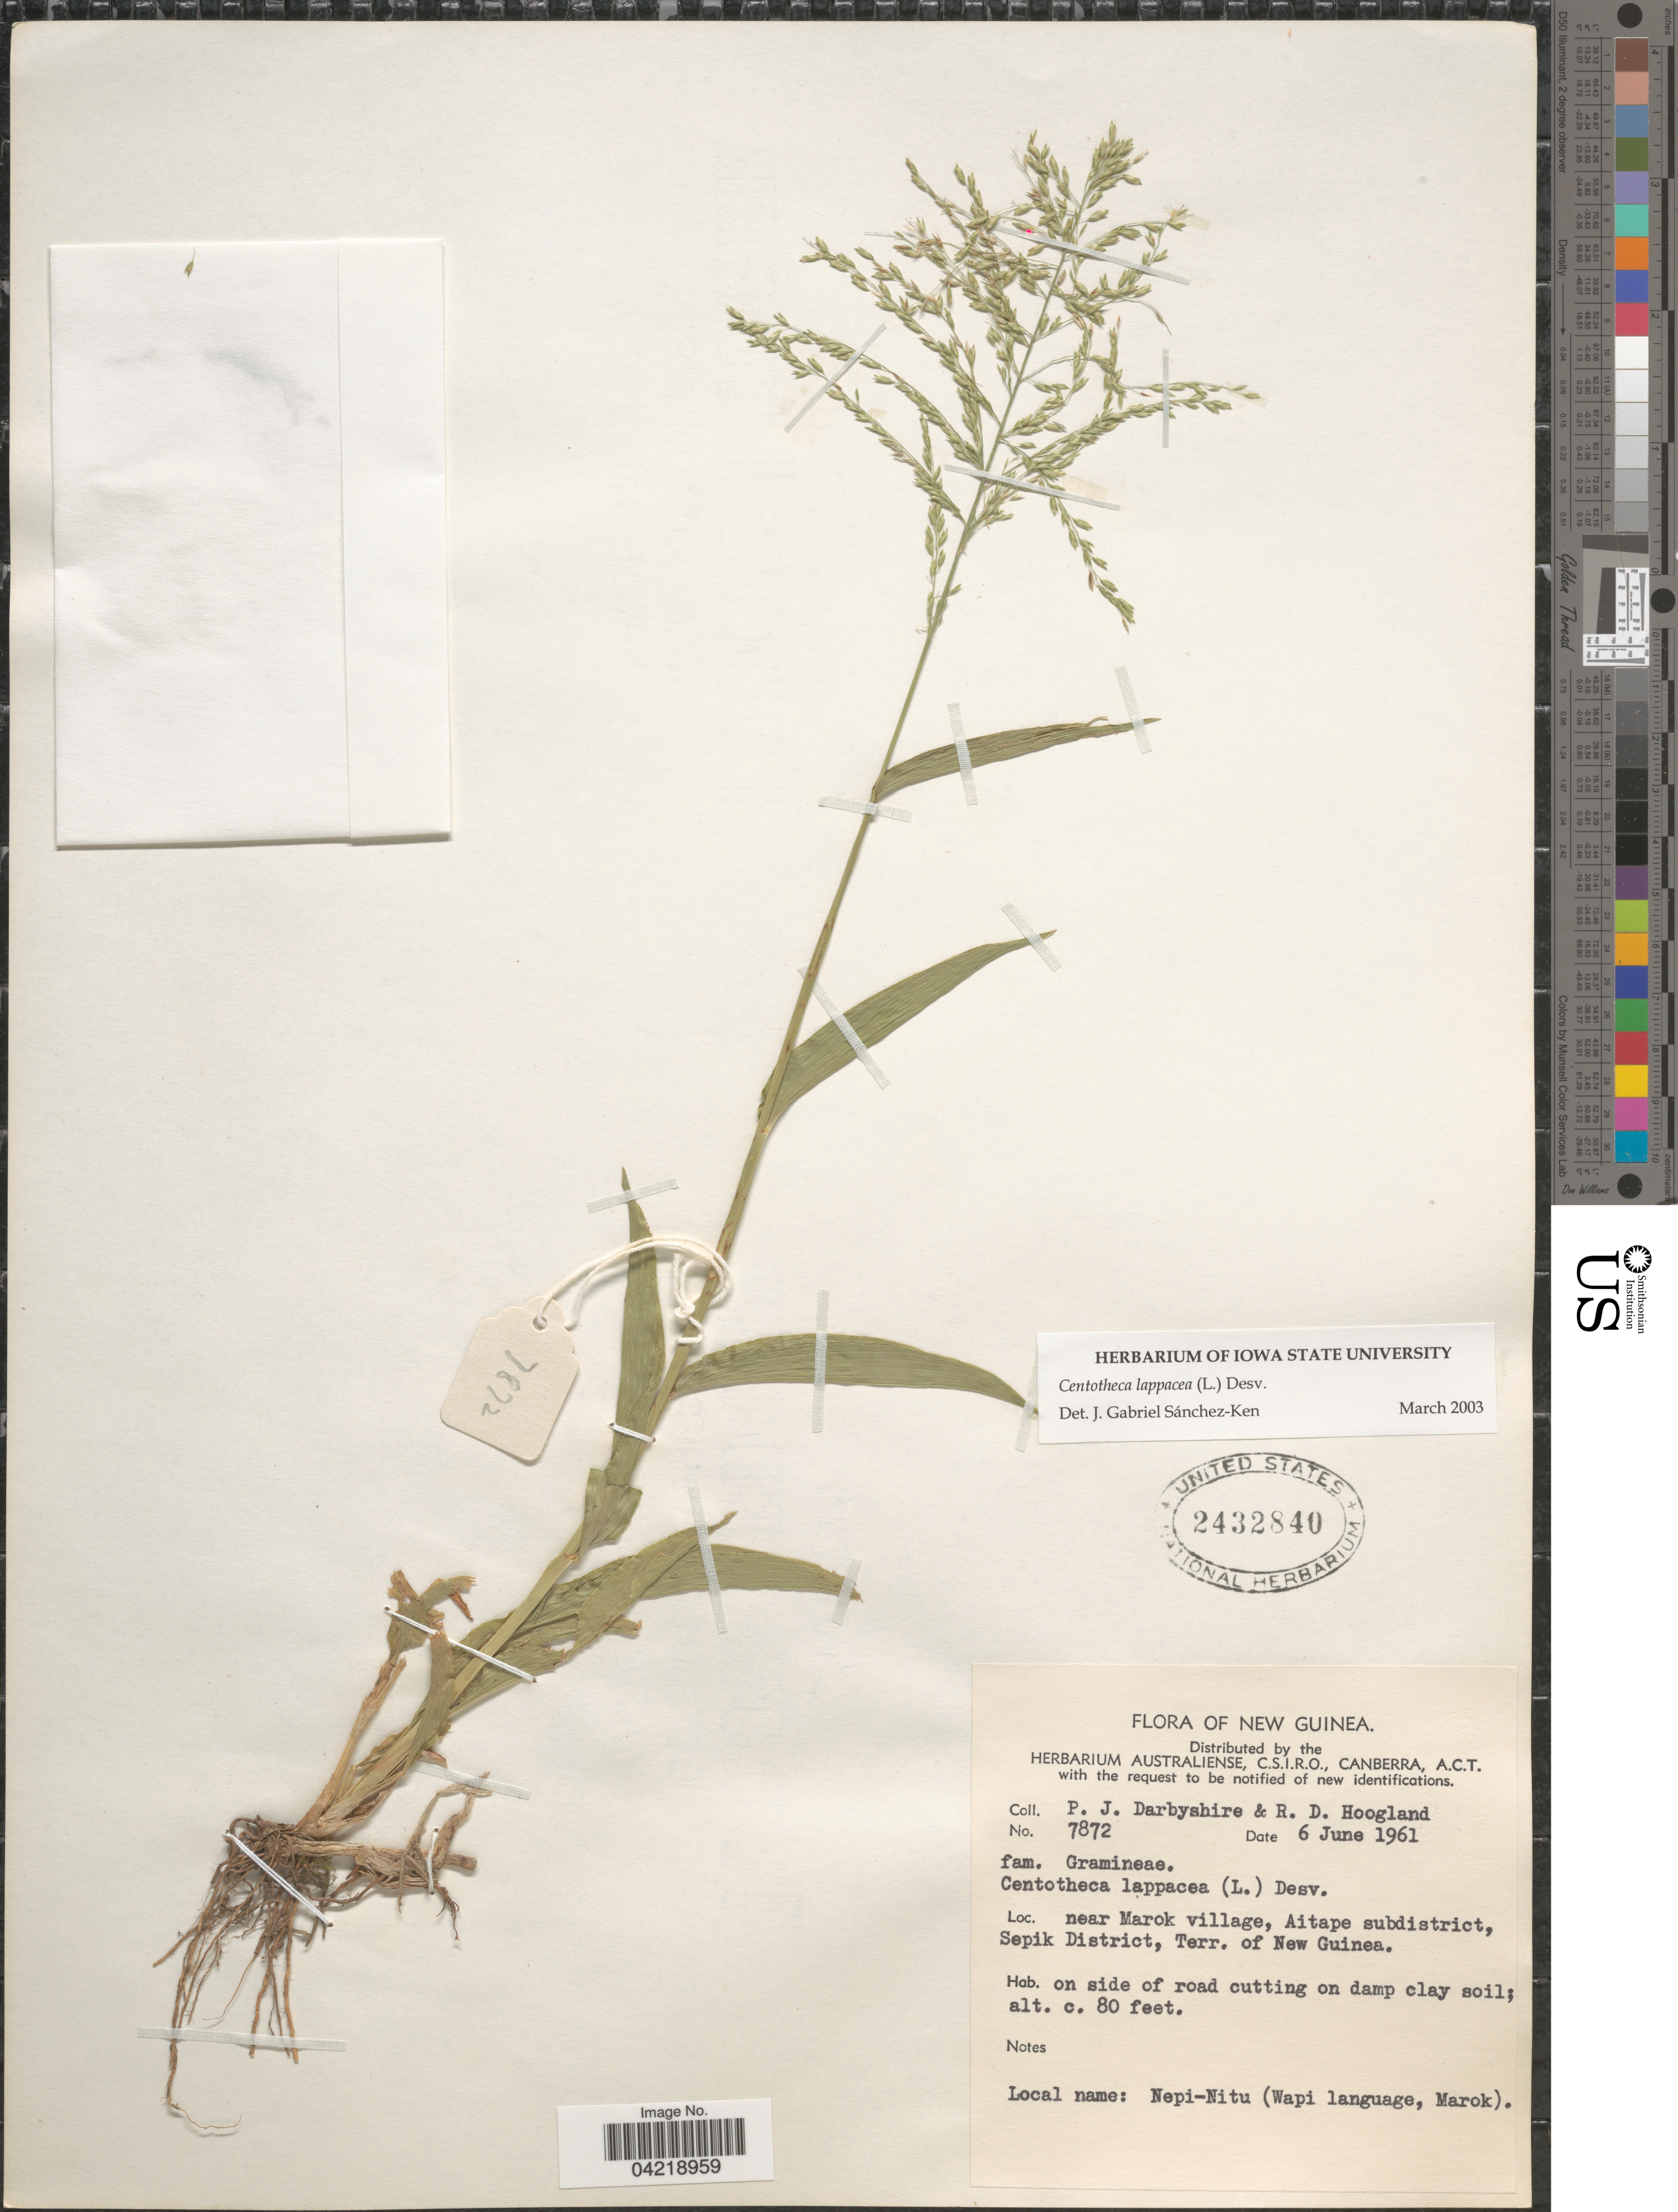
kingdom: Plantae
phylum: Tracheophyta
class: Liliopsida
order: Poales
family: Poaceae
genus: Centotheca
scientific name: Centotheca lappacea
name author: (L.) Desv.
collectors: P. Darbyshire & R. D. Hoogland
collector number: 7872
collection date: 1961-06-06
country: Papua New Guinea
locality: New Guinea. Near Marok village, Aitape subdistrict, Sepik District, Terr. of New Guinea.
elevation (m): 24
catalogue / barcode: US 2432840